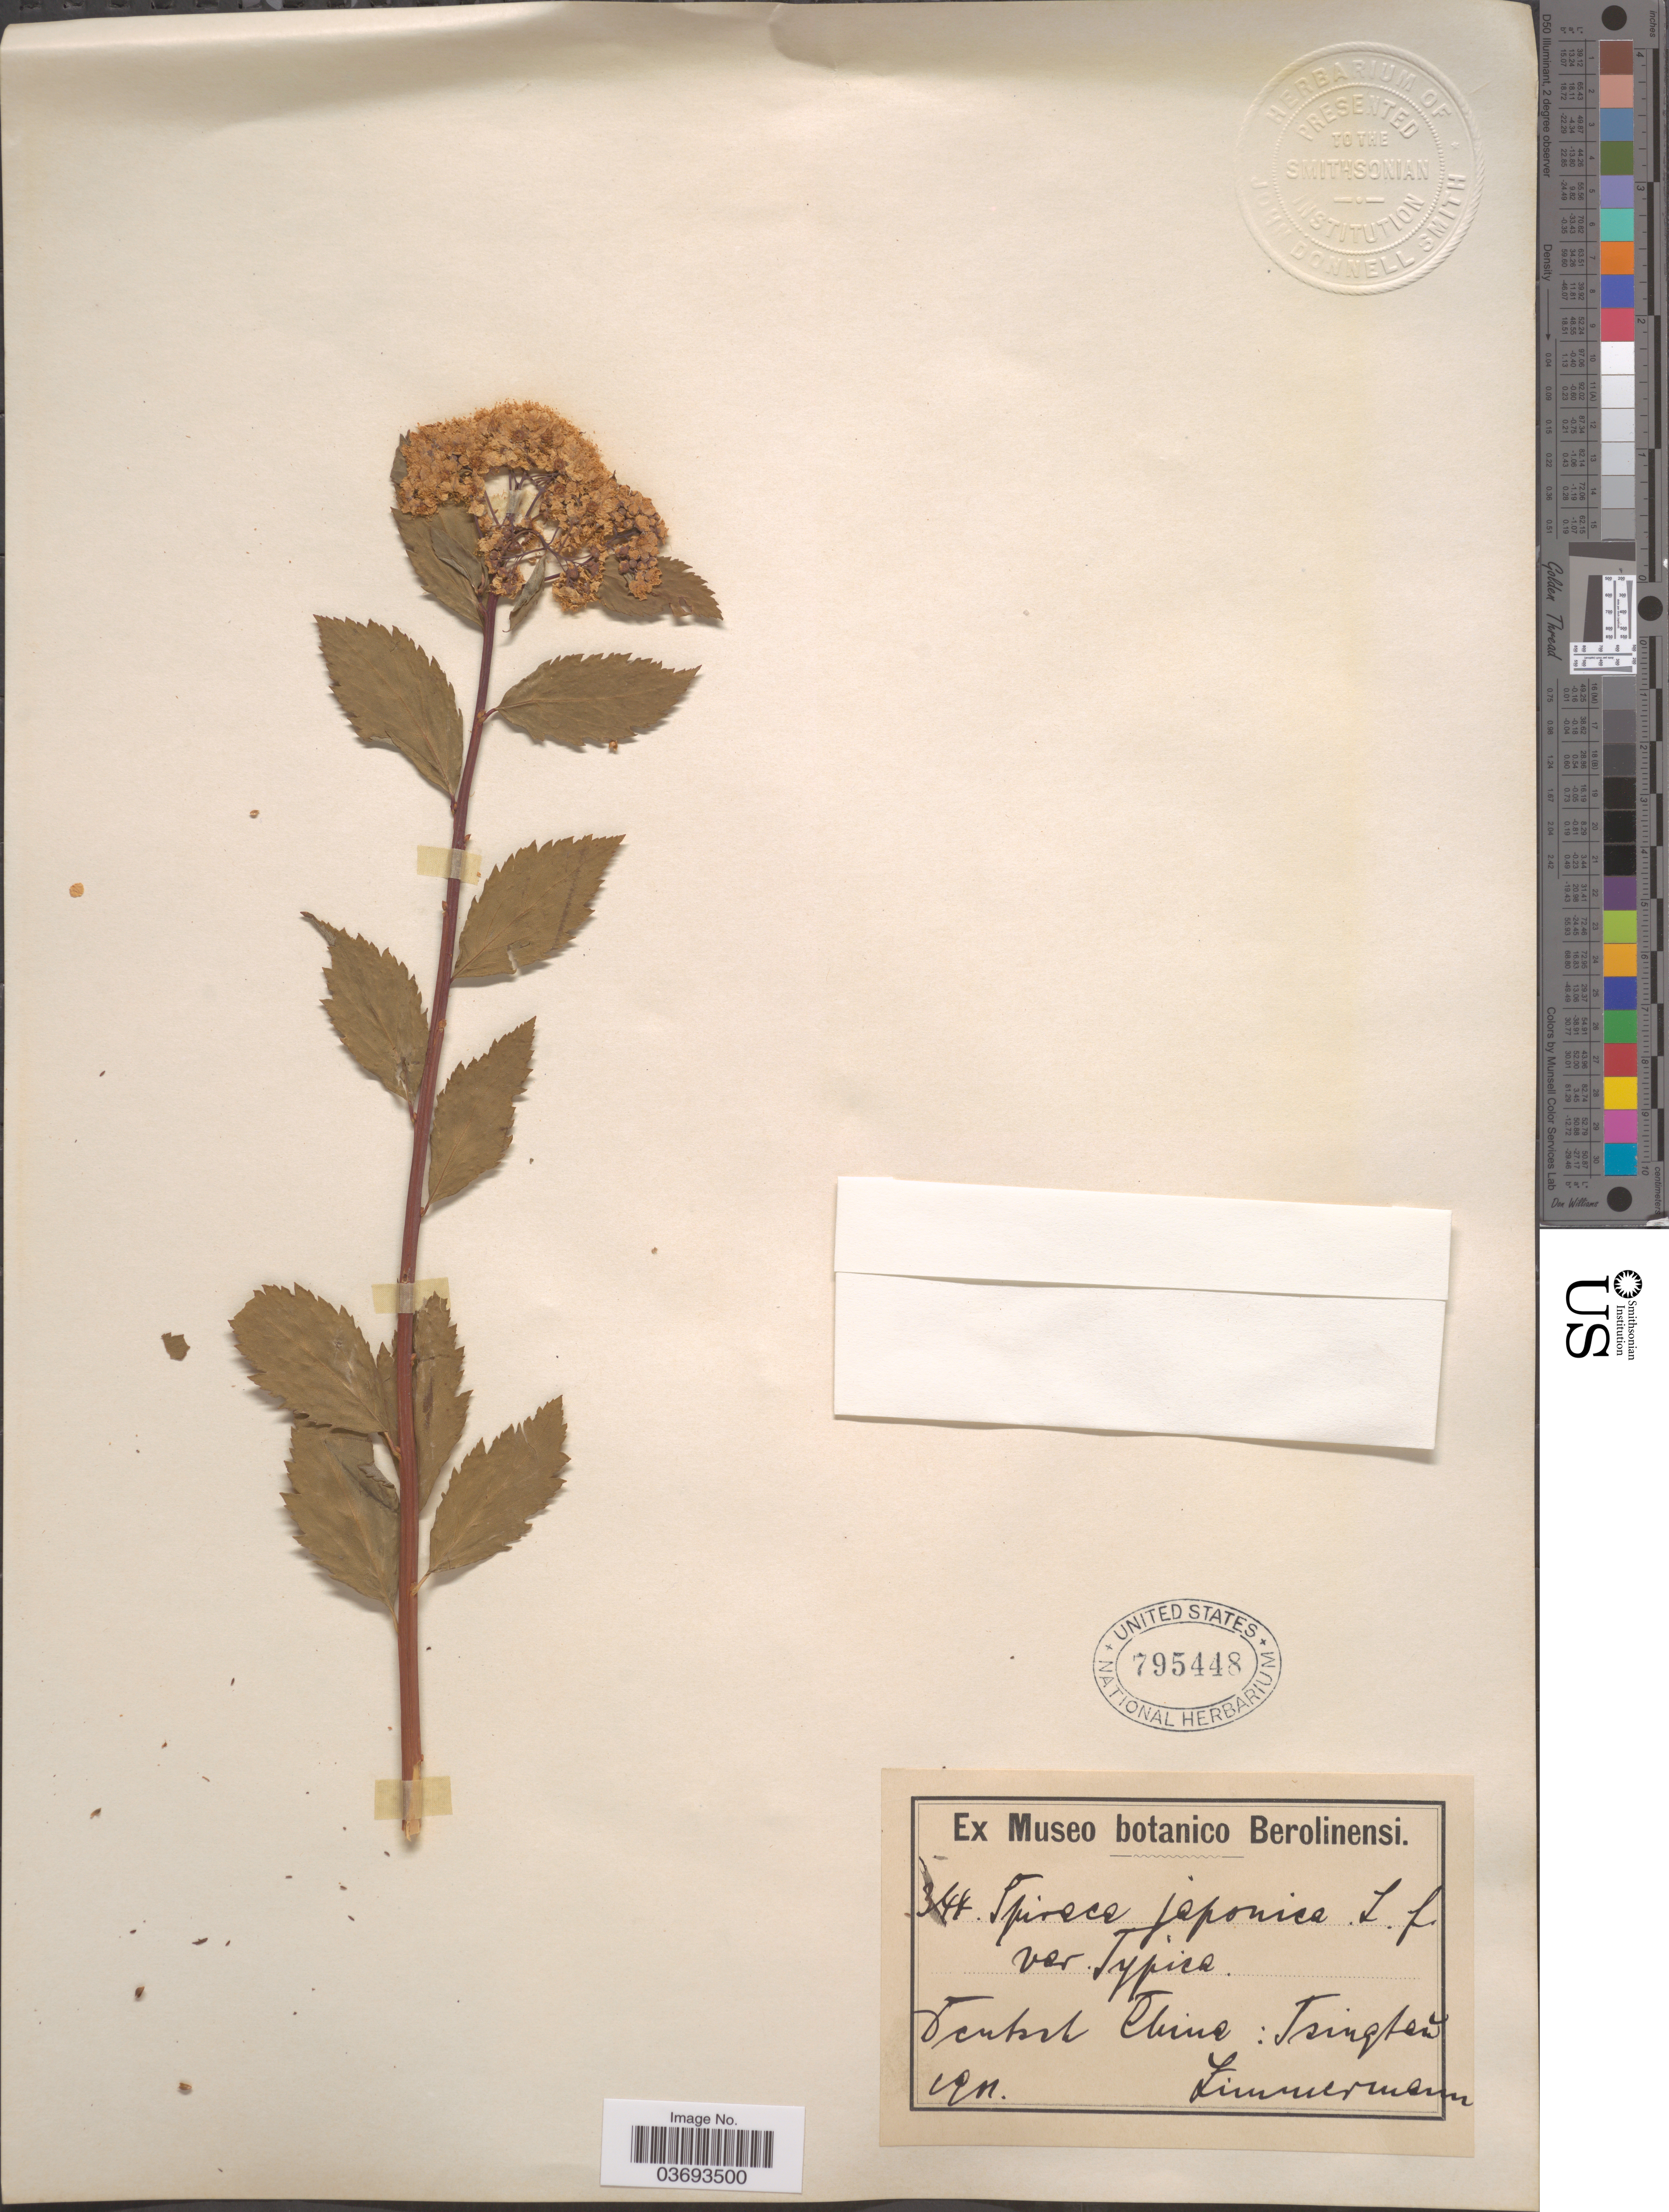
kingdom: Plantae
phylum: Tracheophyta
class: Magnoliopsida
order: Rosales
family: Rosaceae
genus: Spiraea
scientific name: Spiraea japonica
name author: L. f.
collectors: -. Zimmermann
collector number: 344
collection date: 1901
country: China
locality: Deutsch China: Tsingtau.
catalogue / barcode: US 795448